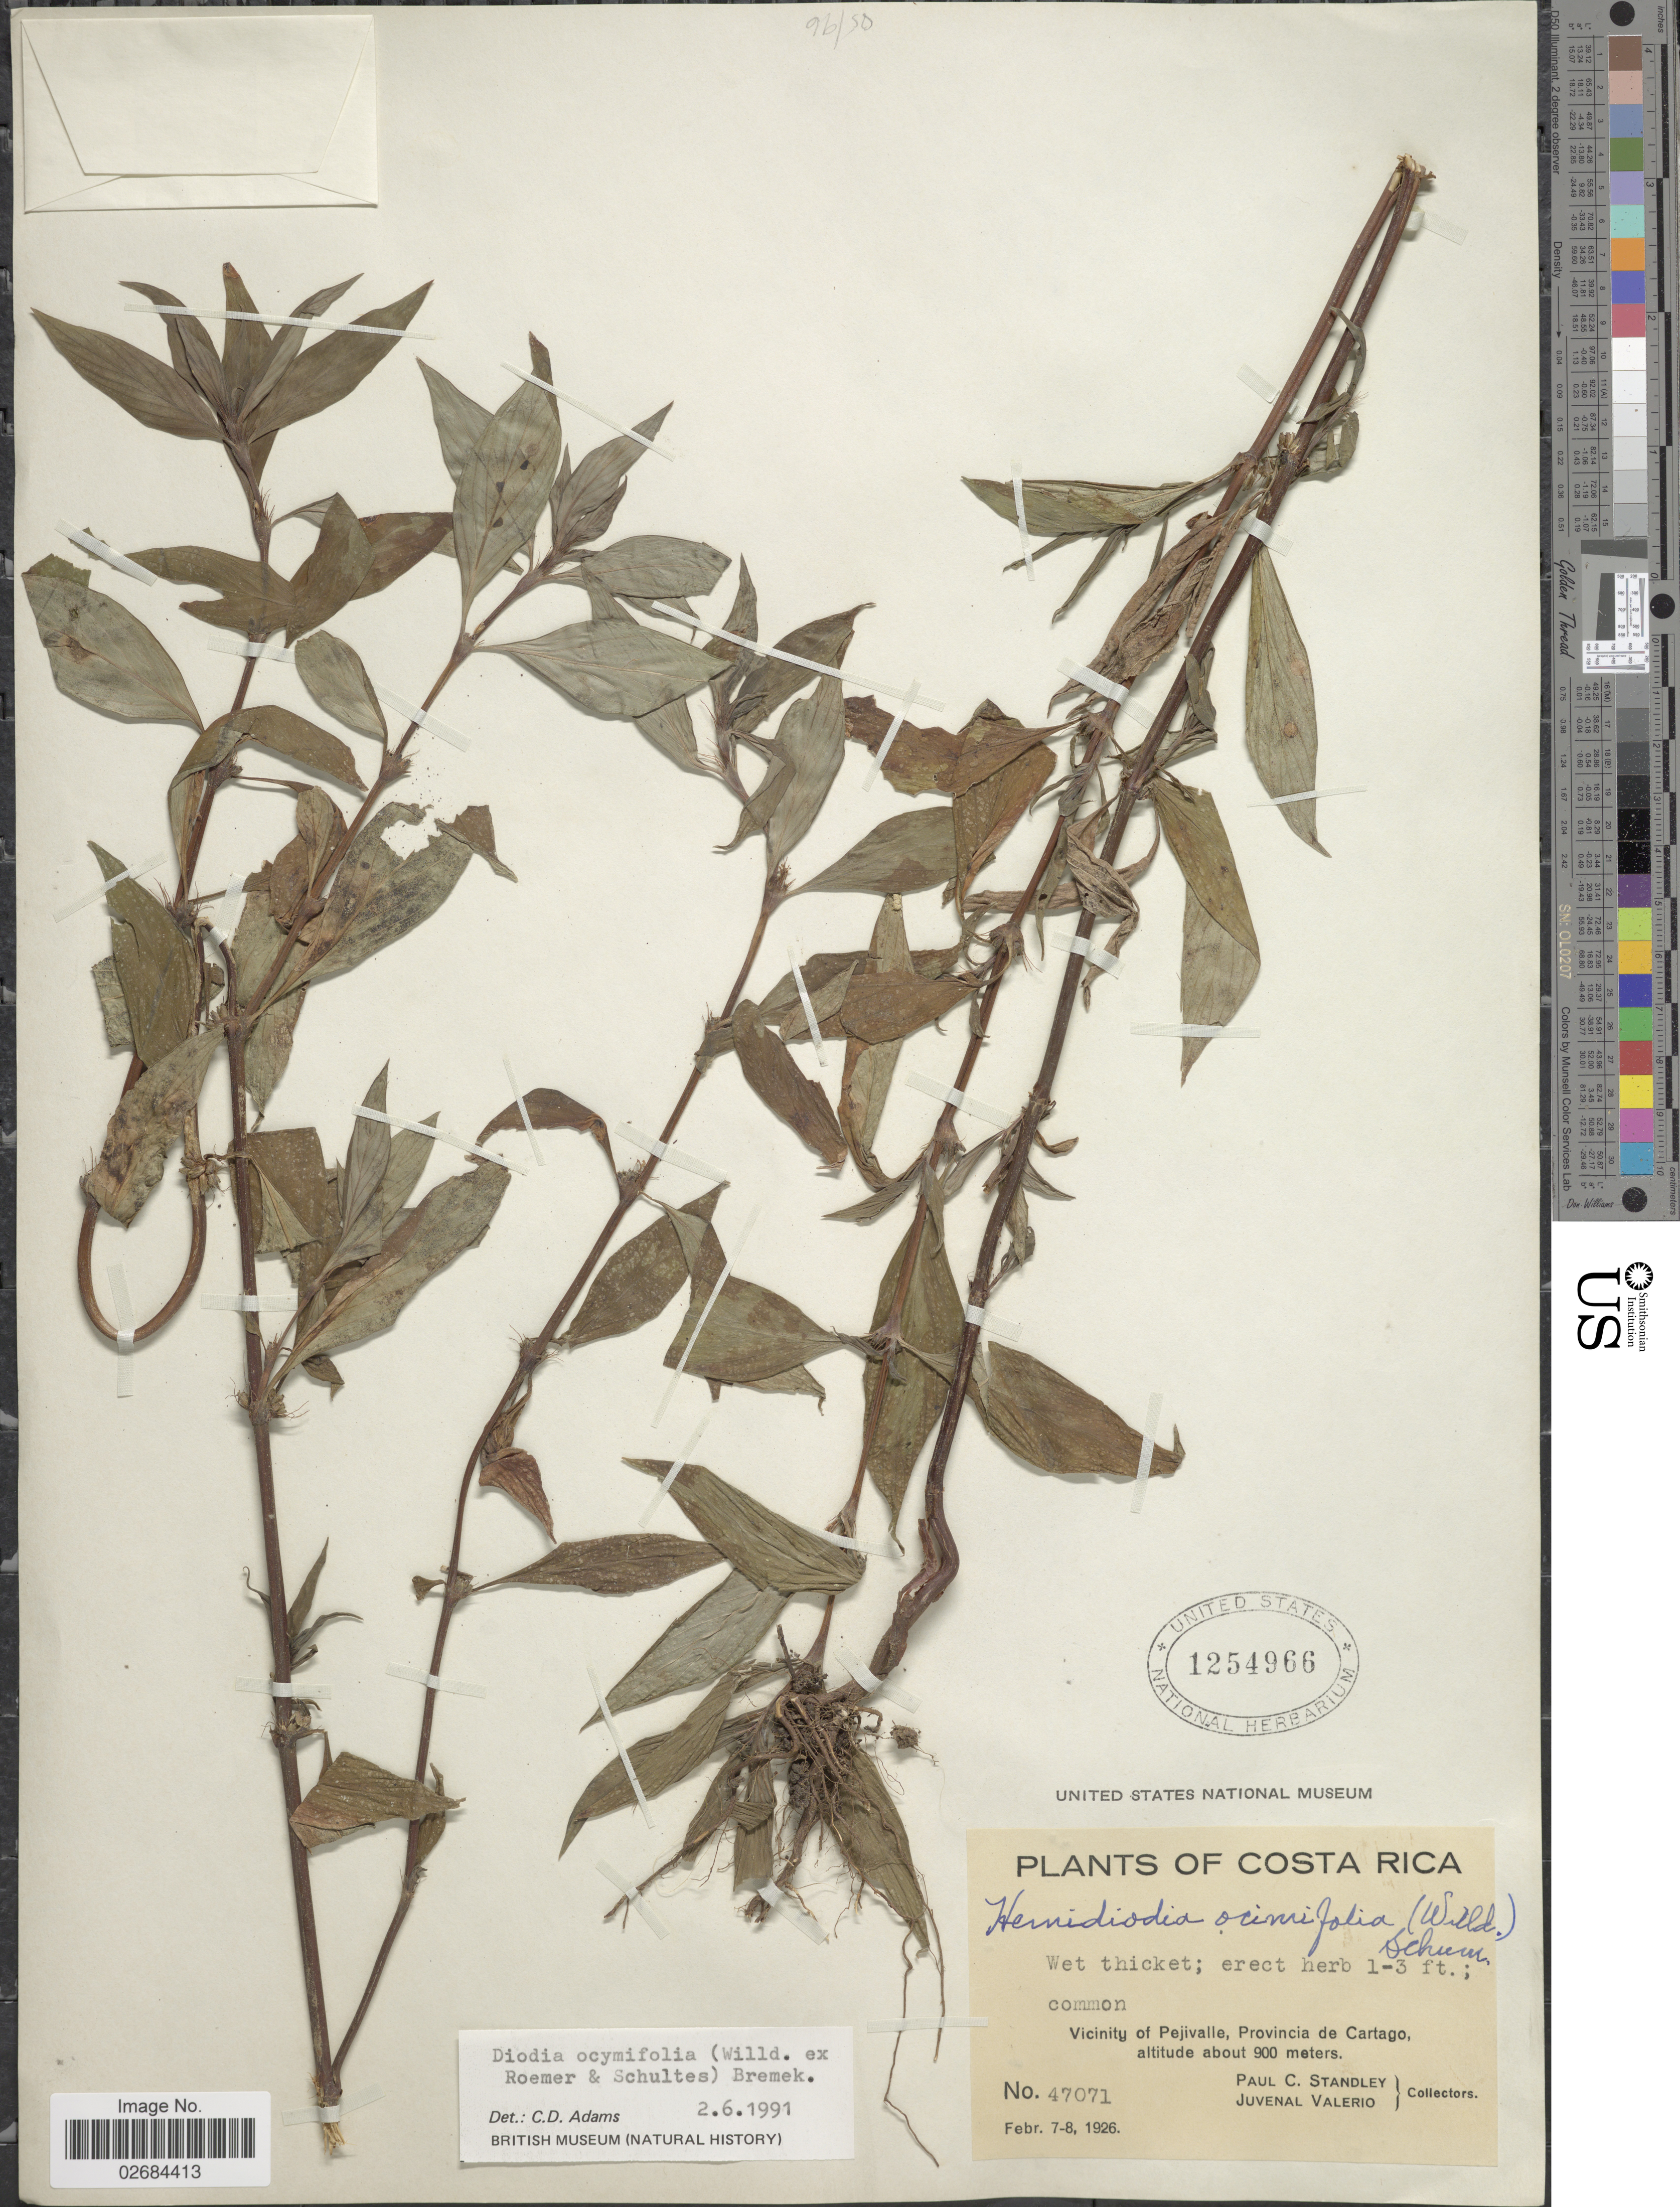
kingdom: Plantae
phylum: Tracheophyta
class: Magnoliopsida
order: Gentianales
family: Rubiaceae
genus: Diodia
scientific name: Diodia ocymifolia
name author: (Willd. ex Roem. & Schult.) Bremek.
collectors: P. C. Standley & J. Valerio R.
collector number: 47071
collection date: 1926-02-07/1926-02-08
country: Costa Rica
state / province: Cartago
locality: Vicinity of Pejivalle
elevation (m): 900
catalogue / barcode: US 1254966